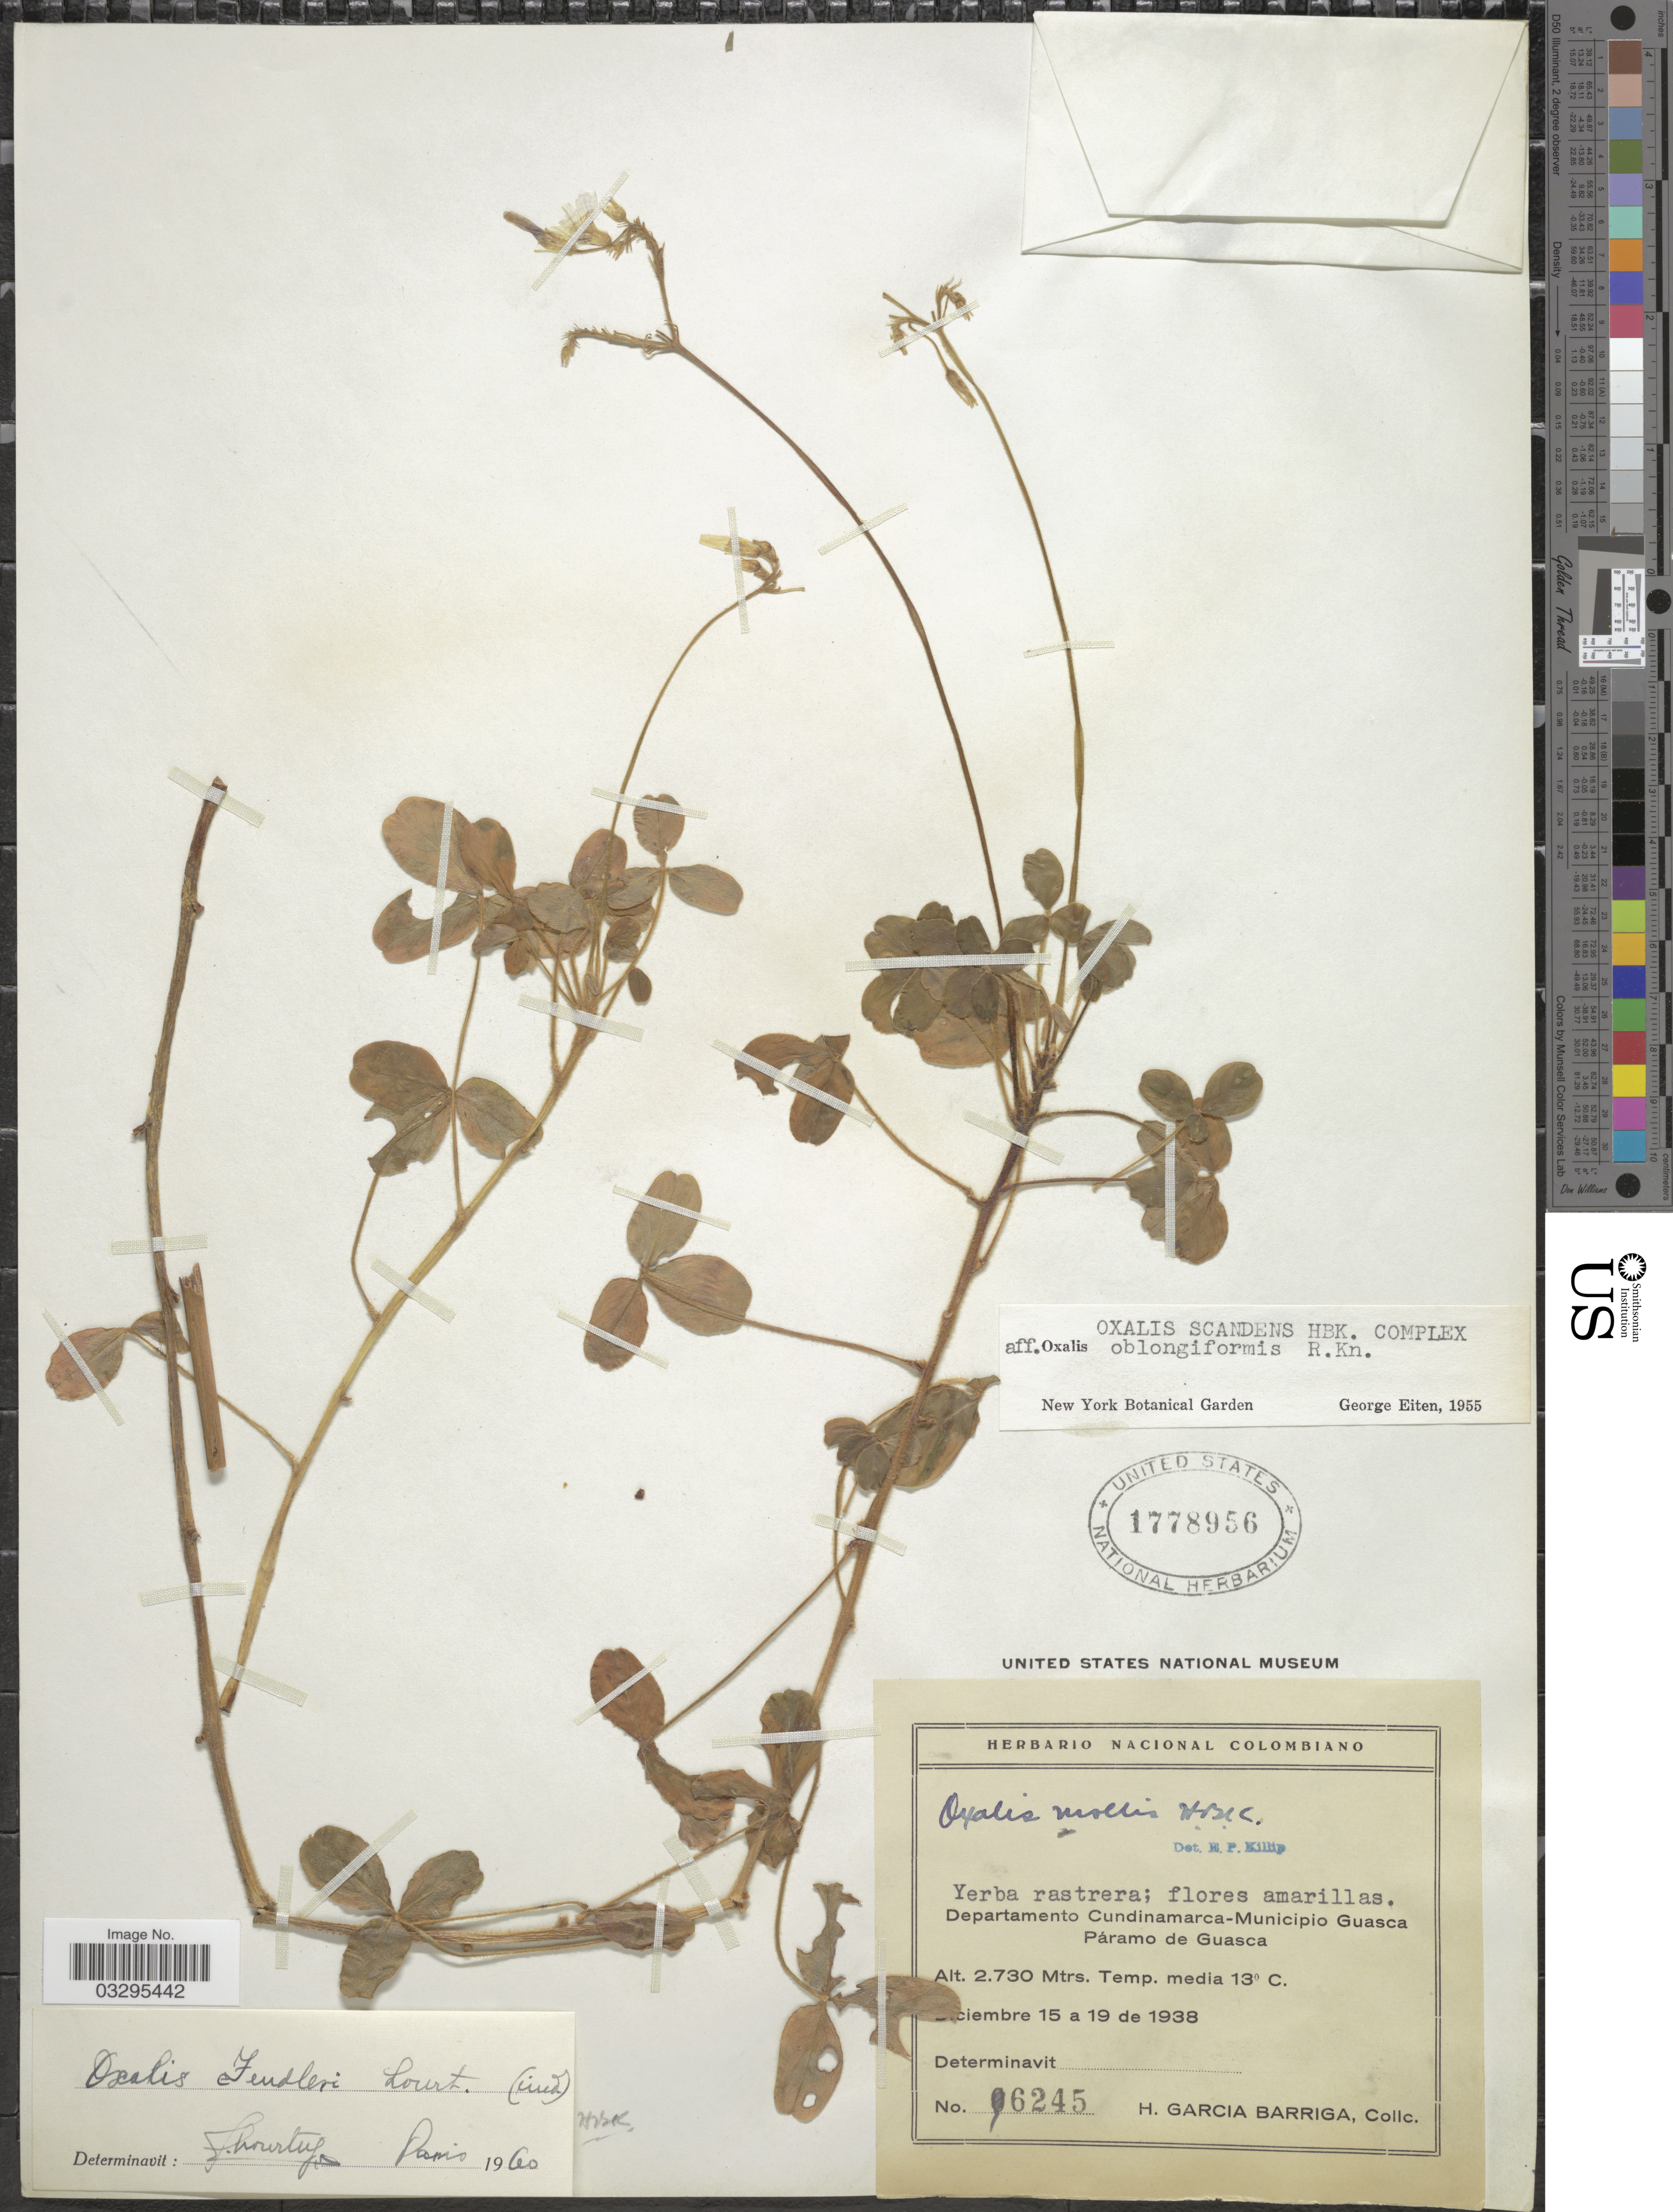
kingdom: Plantae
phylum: Tracheophyta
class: Magnoliopsida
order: Oxalidales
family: Oxalidaceae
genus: Oxalis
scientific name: Oxalis fendleri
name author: Lourteig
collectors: H. García Barriga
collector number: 6245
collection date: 1938-12-15/1938-12-19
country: Colombia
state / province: Cundinamarca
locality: Departamento Cundinamarca-Municipio Guasca Páramo de Guasca.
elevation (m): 2730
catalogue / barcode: US 1778956